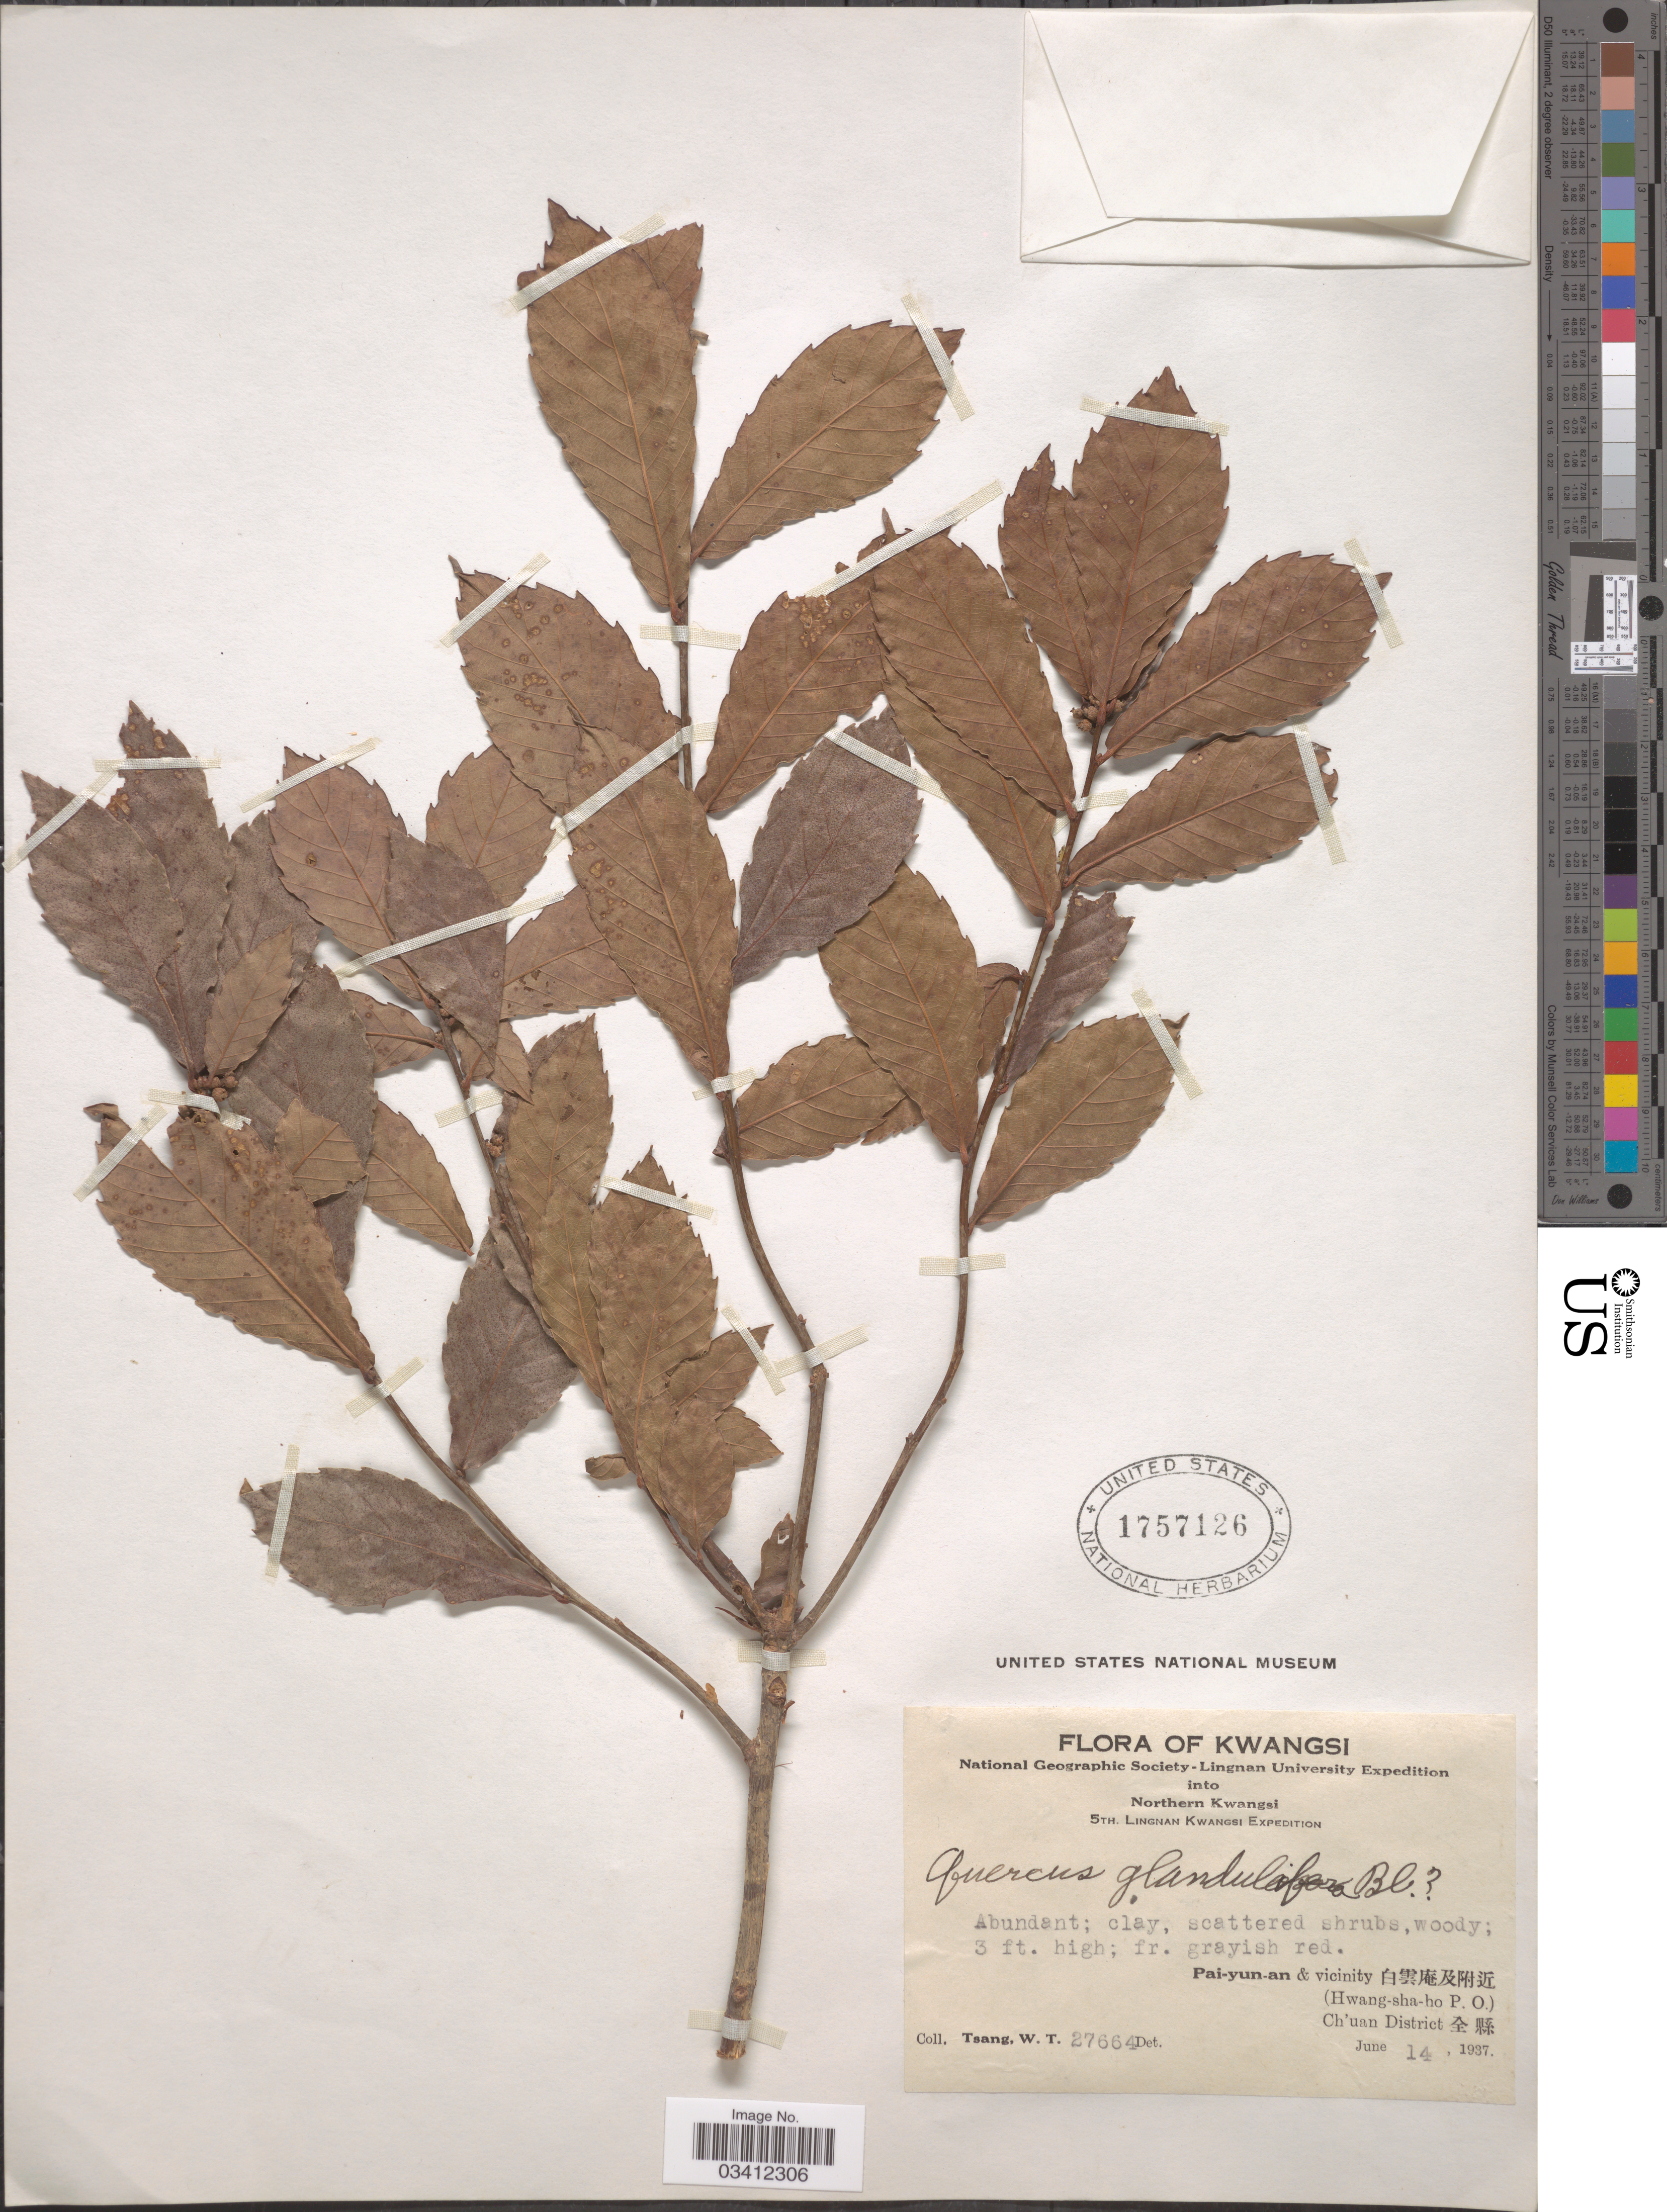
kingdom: Plantae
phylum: Tracheophyta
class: Magnoliopsida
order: Fagales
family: Fagaceae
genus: Quercus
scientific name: Quercus serrata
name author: Thunb.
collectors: W. T. Tsang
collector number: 27664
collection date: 1937-06-14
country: China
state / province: Guangxi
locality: Kwangsi. Northern Kwangsi. Pai-yun-an & vicinity X. (Hwang-sha-ho P. O.) Ch'uan District X.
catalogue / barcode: US 1757126